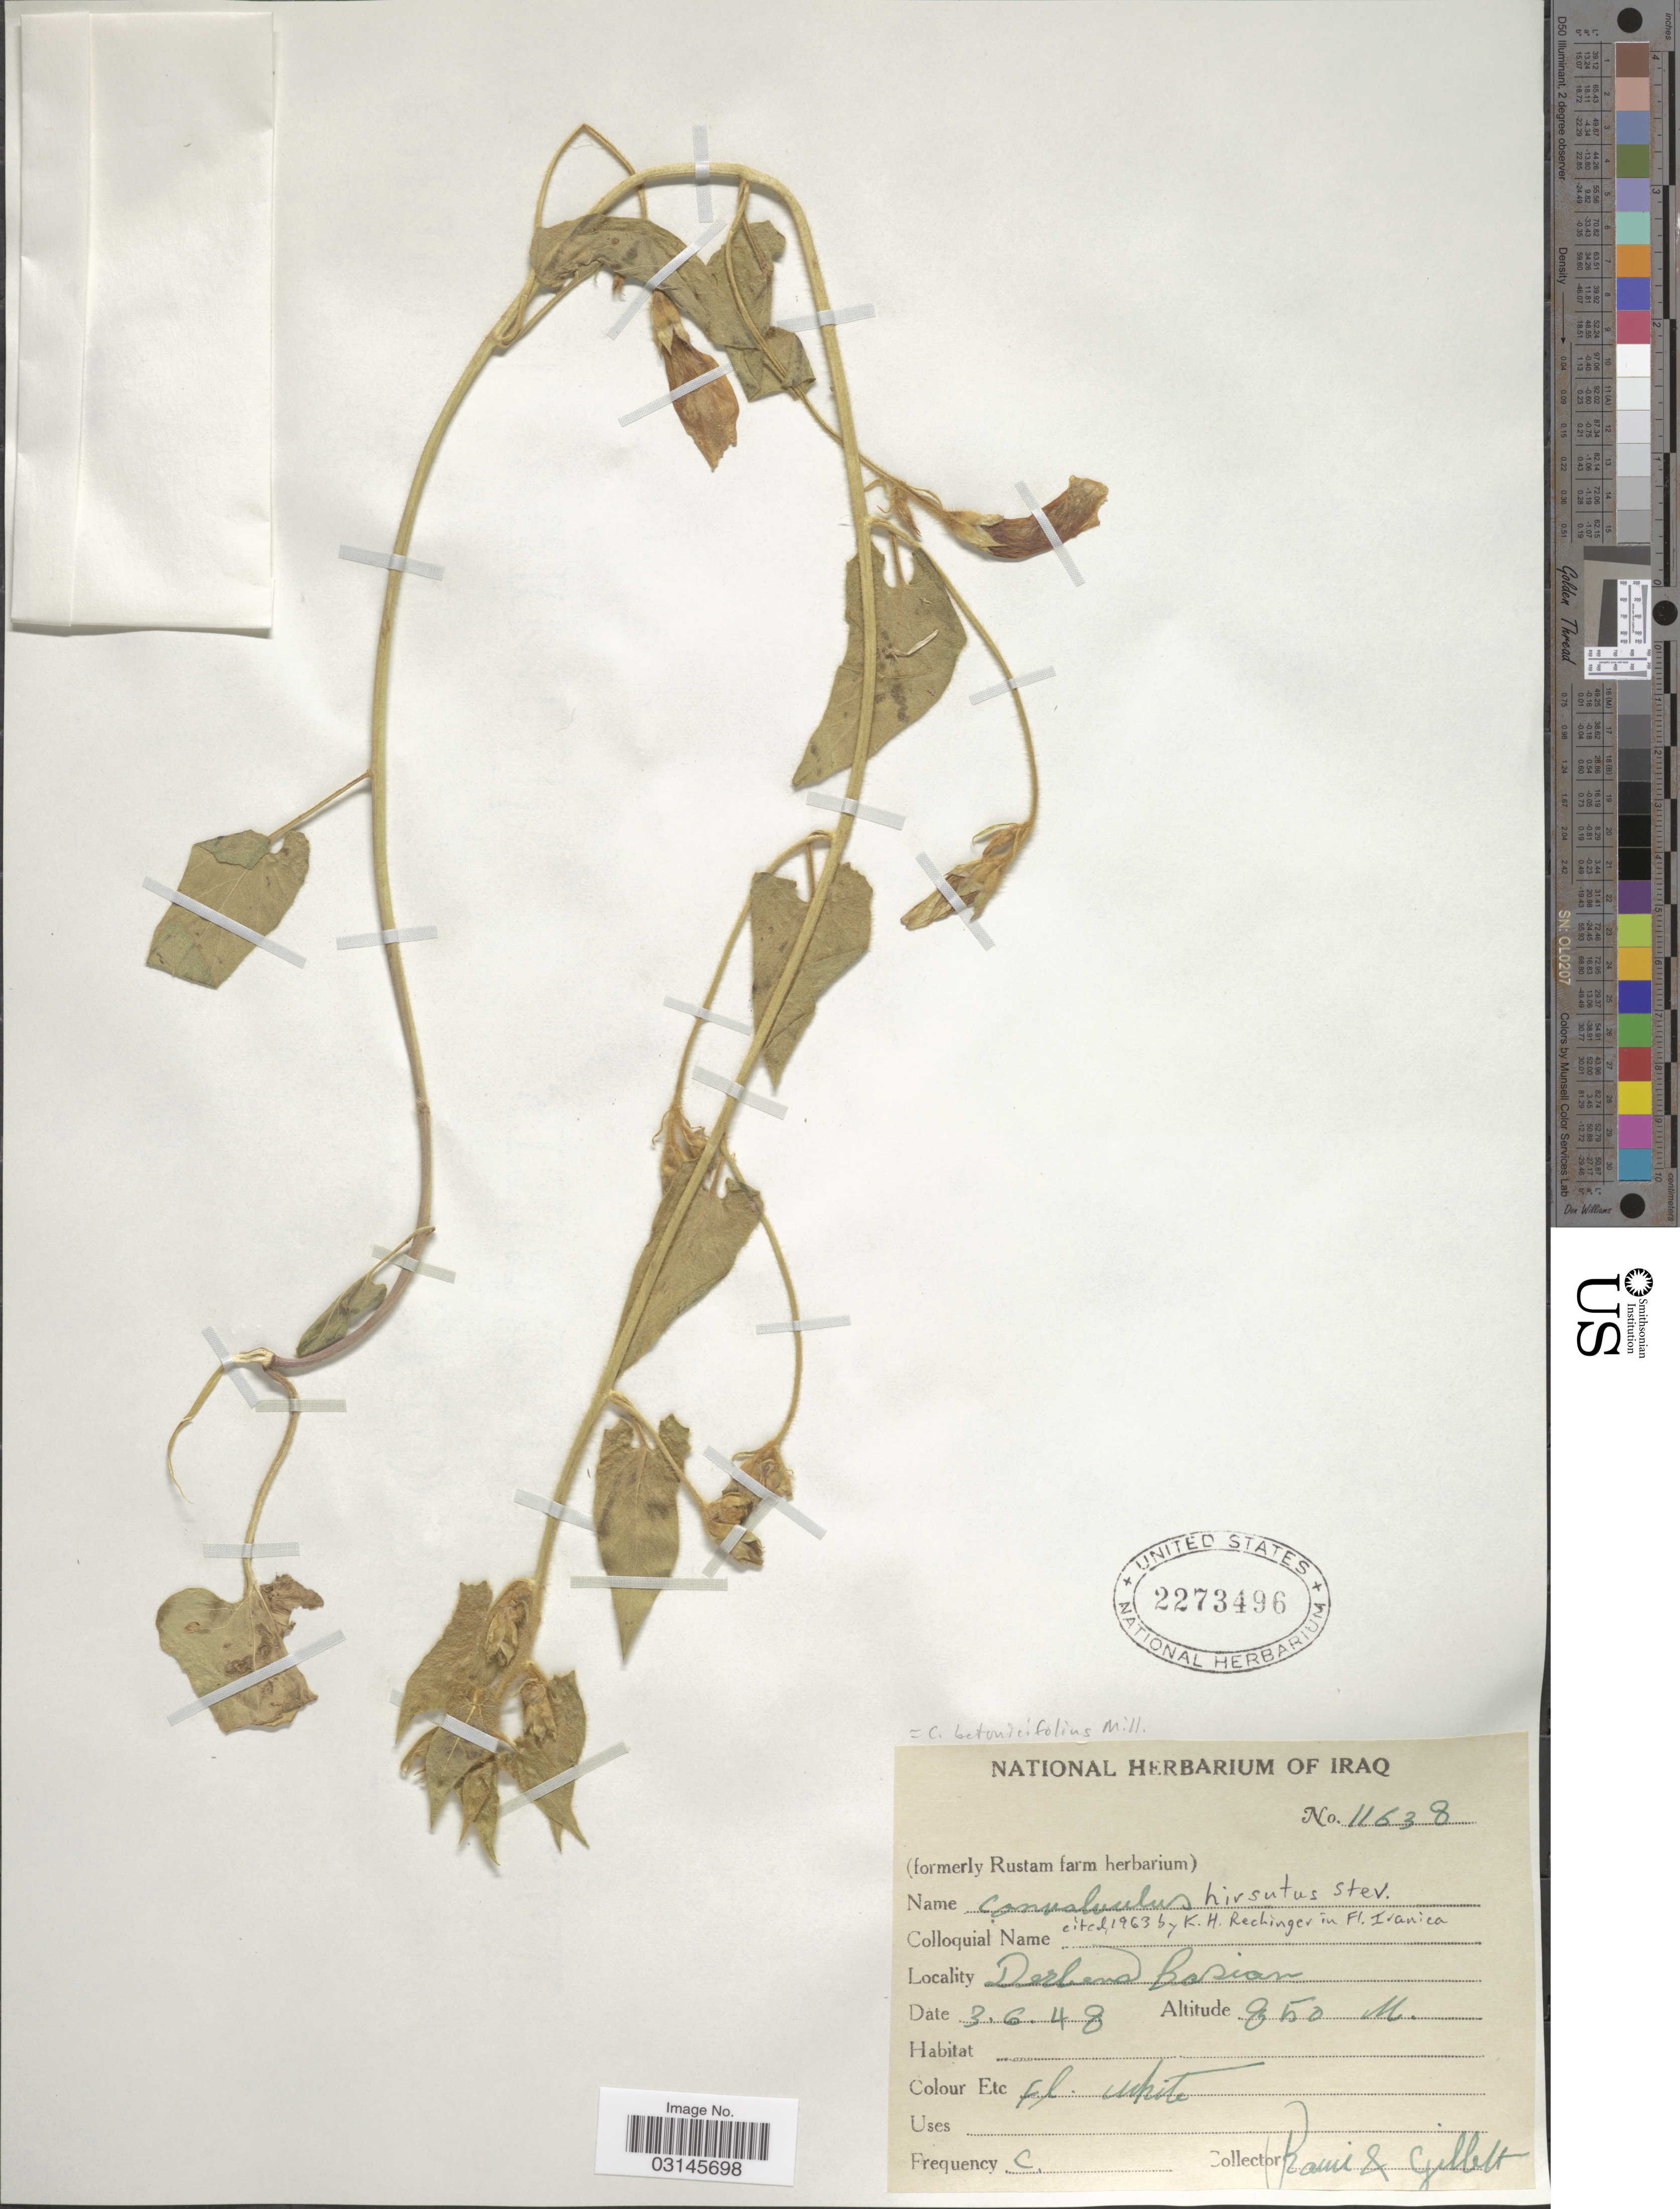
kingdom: Plantae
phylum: Tracheophyta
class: Magnoliopsida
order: Solanales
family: Convolvulaceae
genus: Convolvulus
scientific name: Convolvulus betonicifolius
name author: Mill.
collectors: -. Rawi & Gillett, --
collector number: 11638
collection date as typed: Transcribed d/m/y: 3/6/48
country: Iraq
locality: Derbend Bazian.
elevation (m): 850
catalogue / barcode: US 2273496